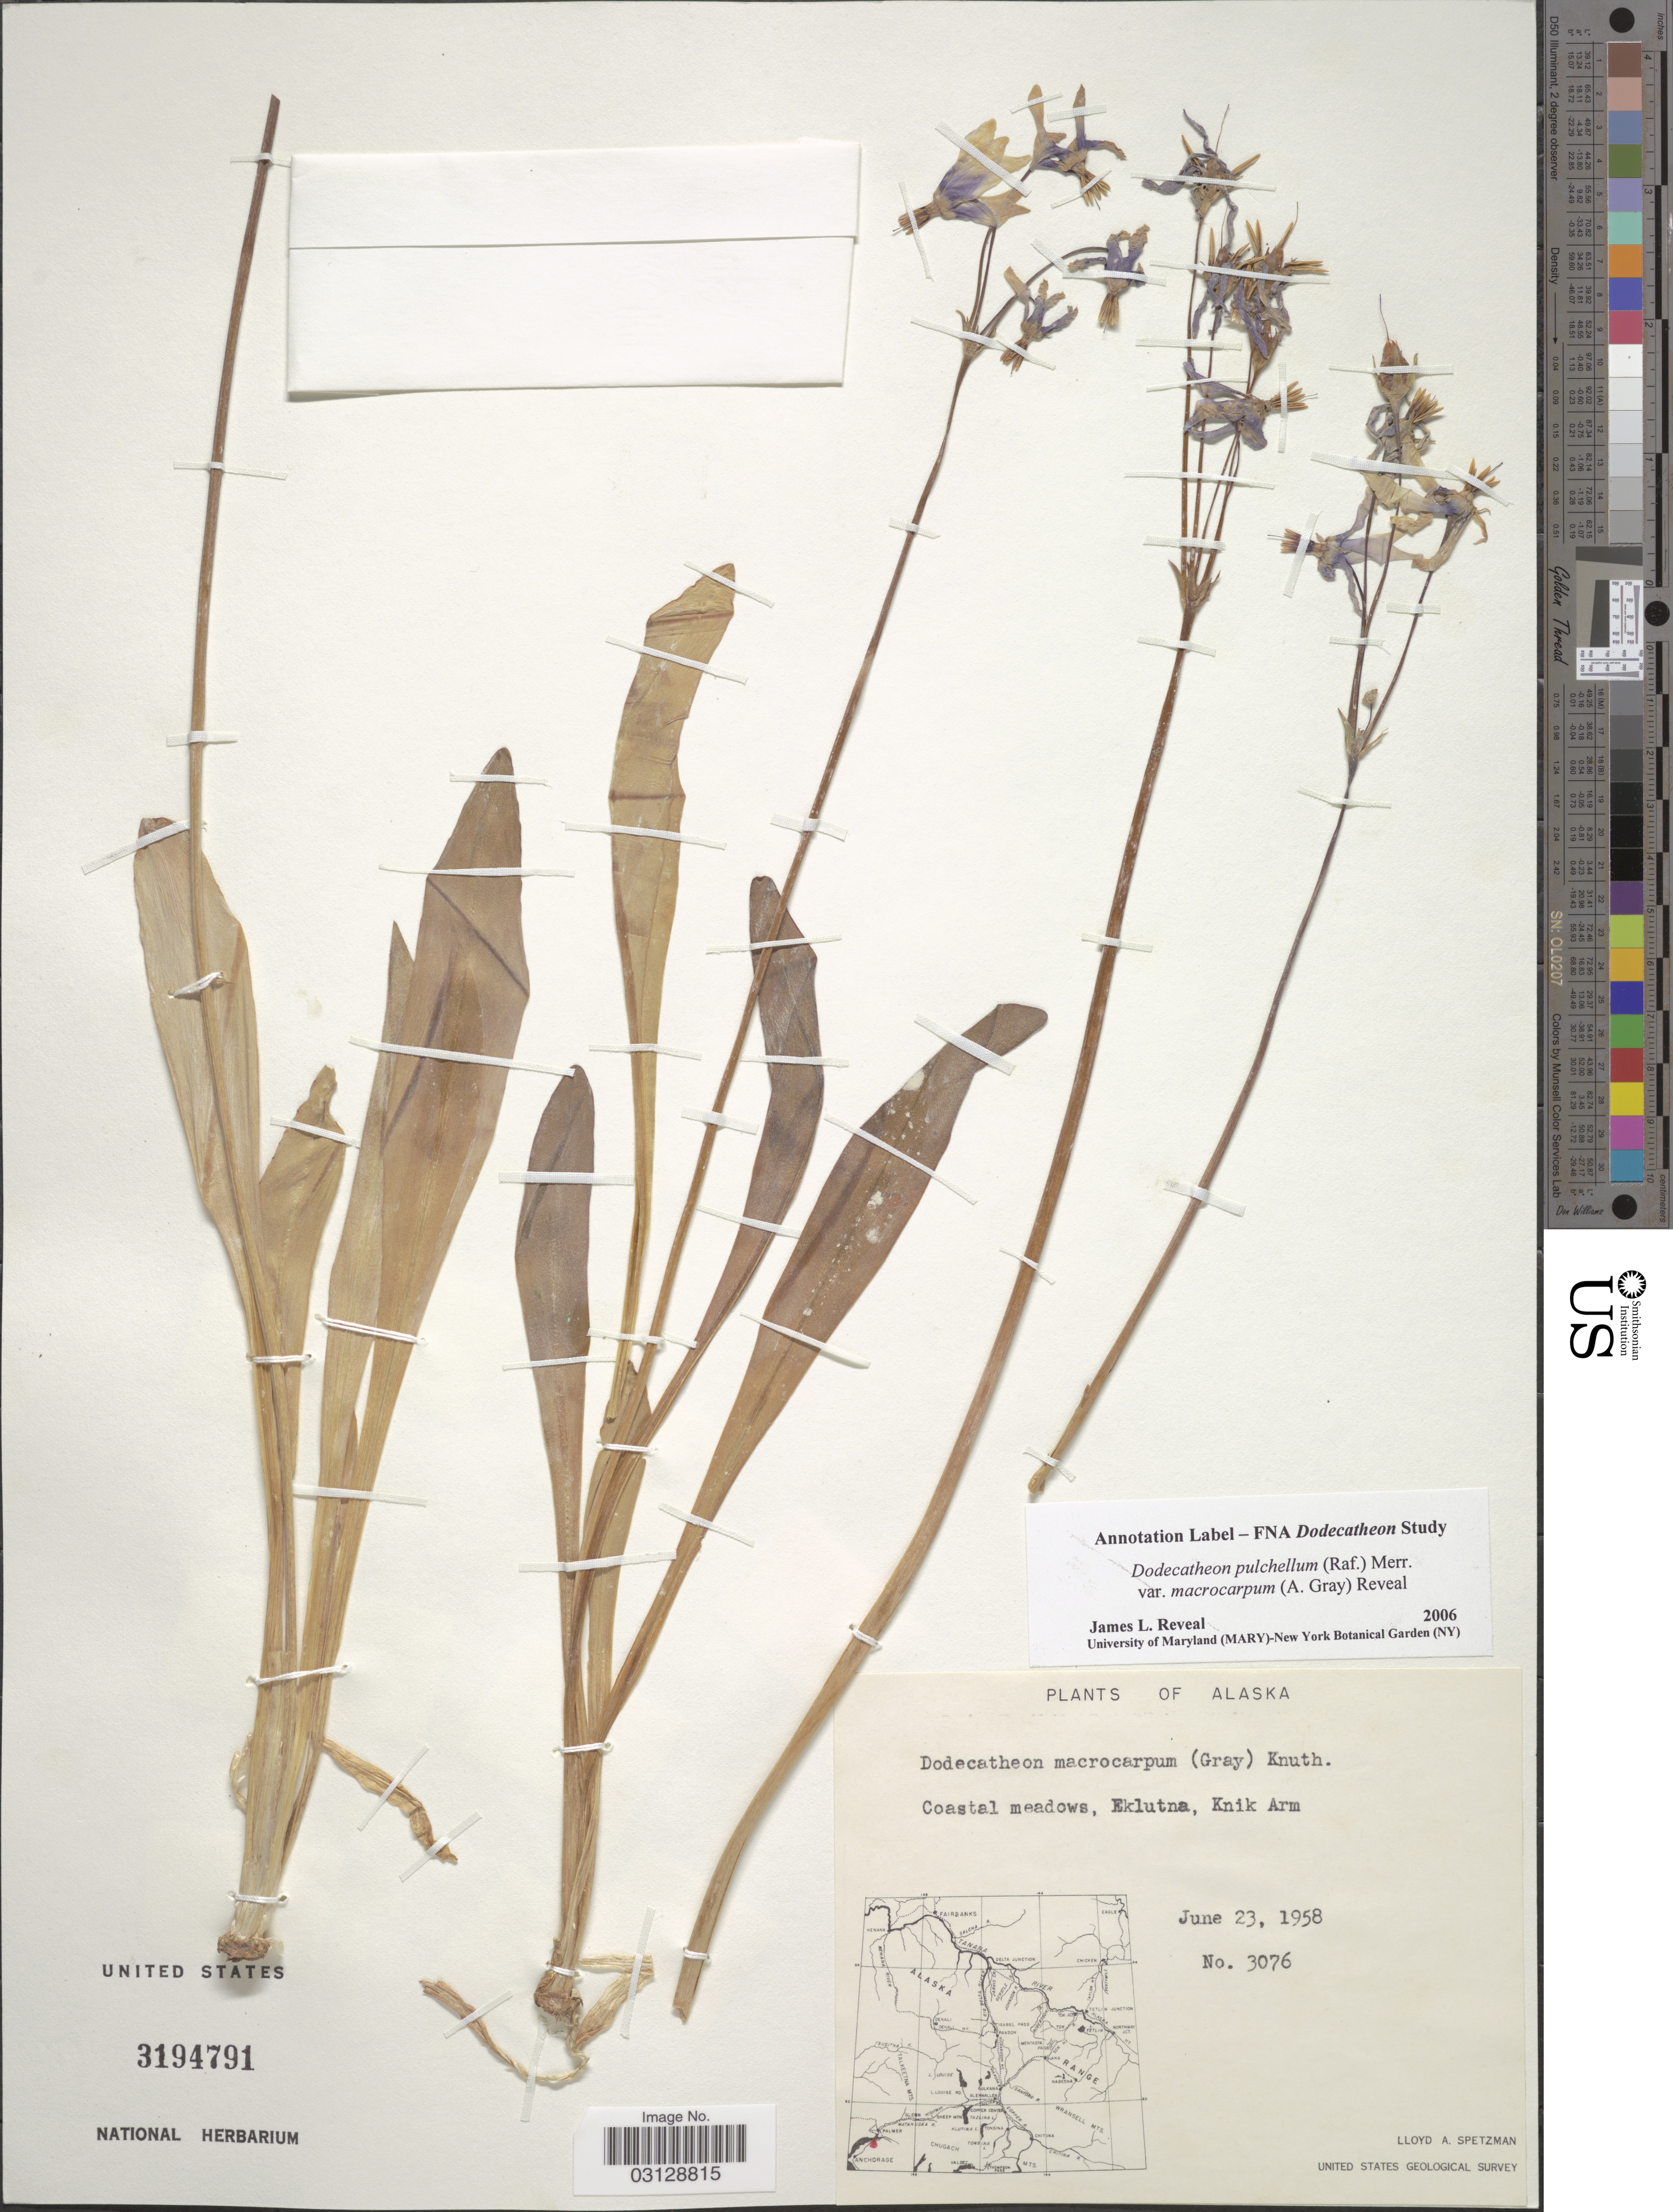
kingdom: Plantae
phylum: Tracheophyta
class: Magnoliopsida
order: Ericales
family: Primulaceae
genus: Dodecatheon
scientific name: Dodecatheon pulchellum var. macrocarpum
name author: (A. Gray) Reveal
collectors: L. Spetzman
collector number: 3076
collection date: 1958-06-23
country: United States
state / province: Alaska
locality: Coastal meadows, Eklutna, Knik Arm.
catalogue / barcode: US 3194791